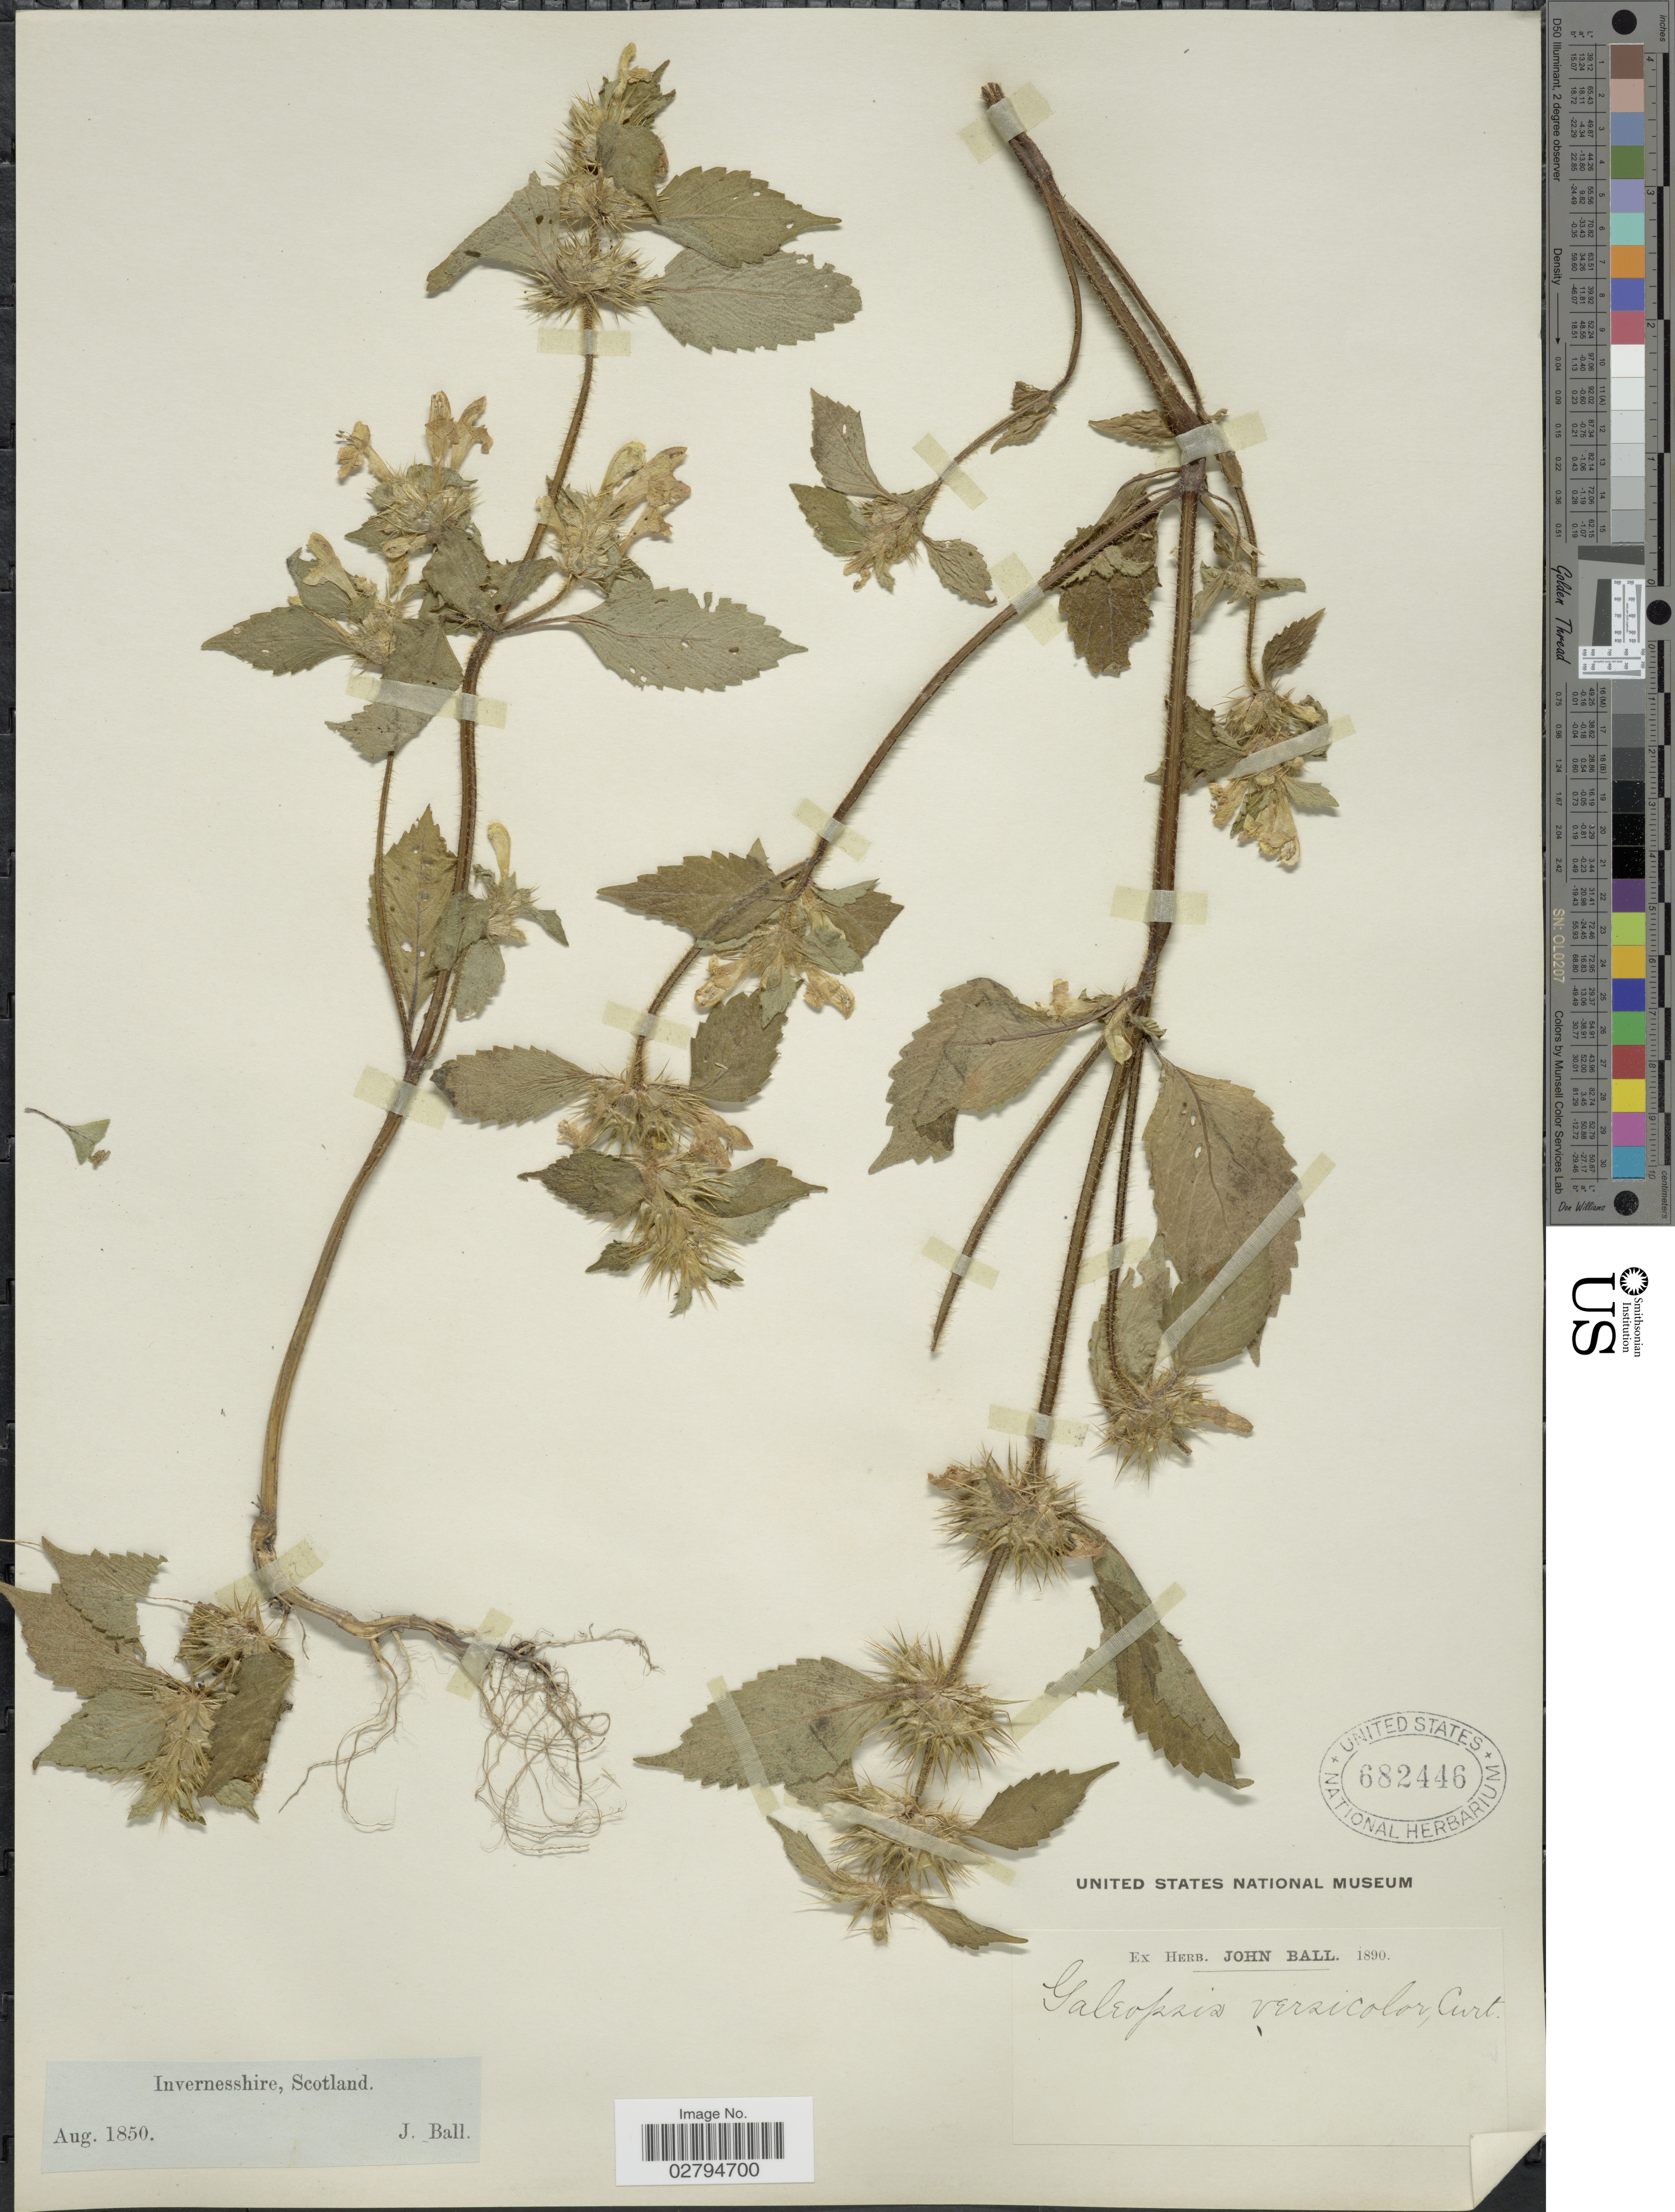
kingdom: Plantae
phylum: Tracheophyta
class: Magnoliopsida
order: Lamiales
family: Lamiaceae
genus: Galeopsis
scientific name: Galeopsis versicolor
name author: Curtis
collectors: J. Ball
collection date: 1850-08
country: United Kingdom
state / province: Scotland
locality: Invernesshire.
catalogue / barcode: US 682446